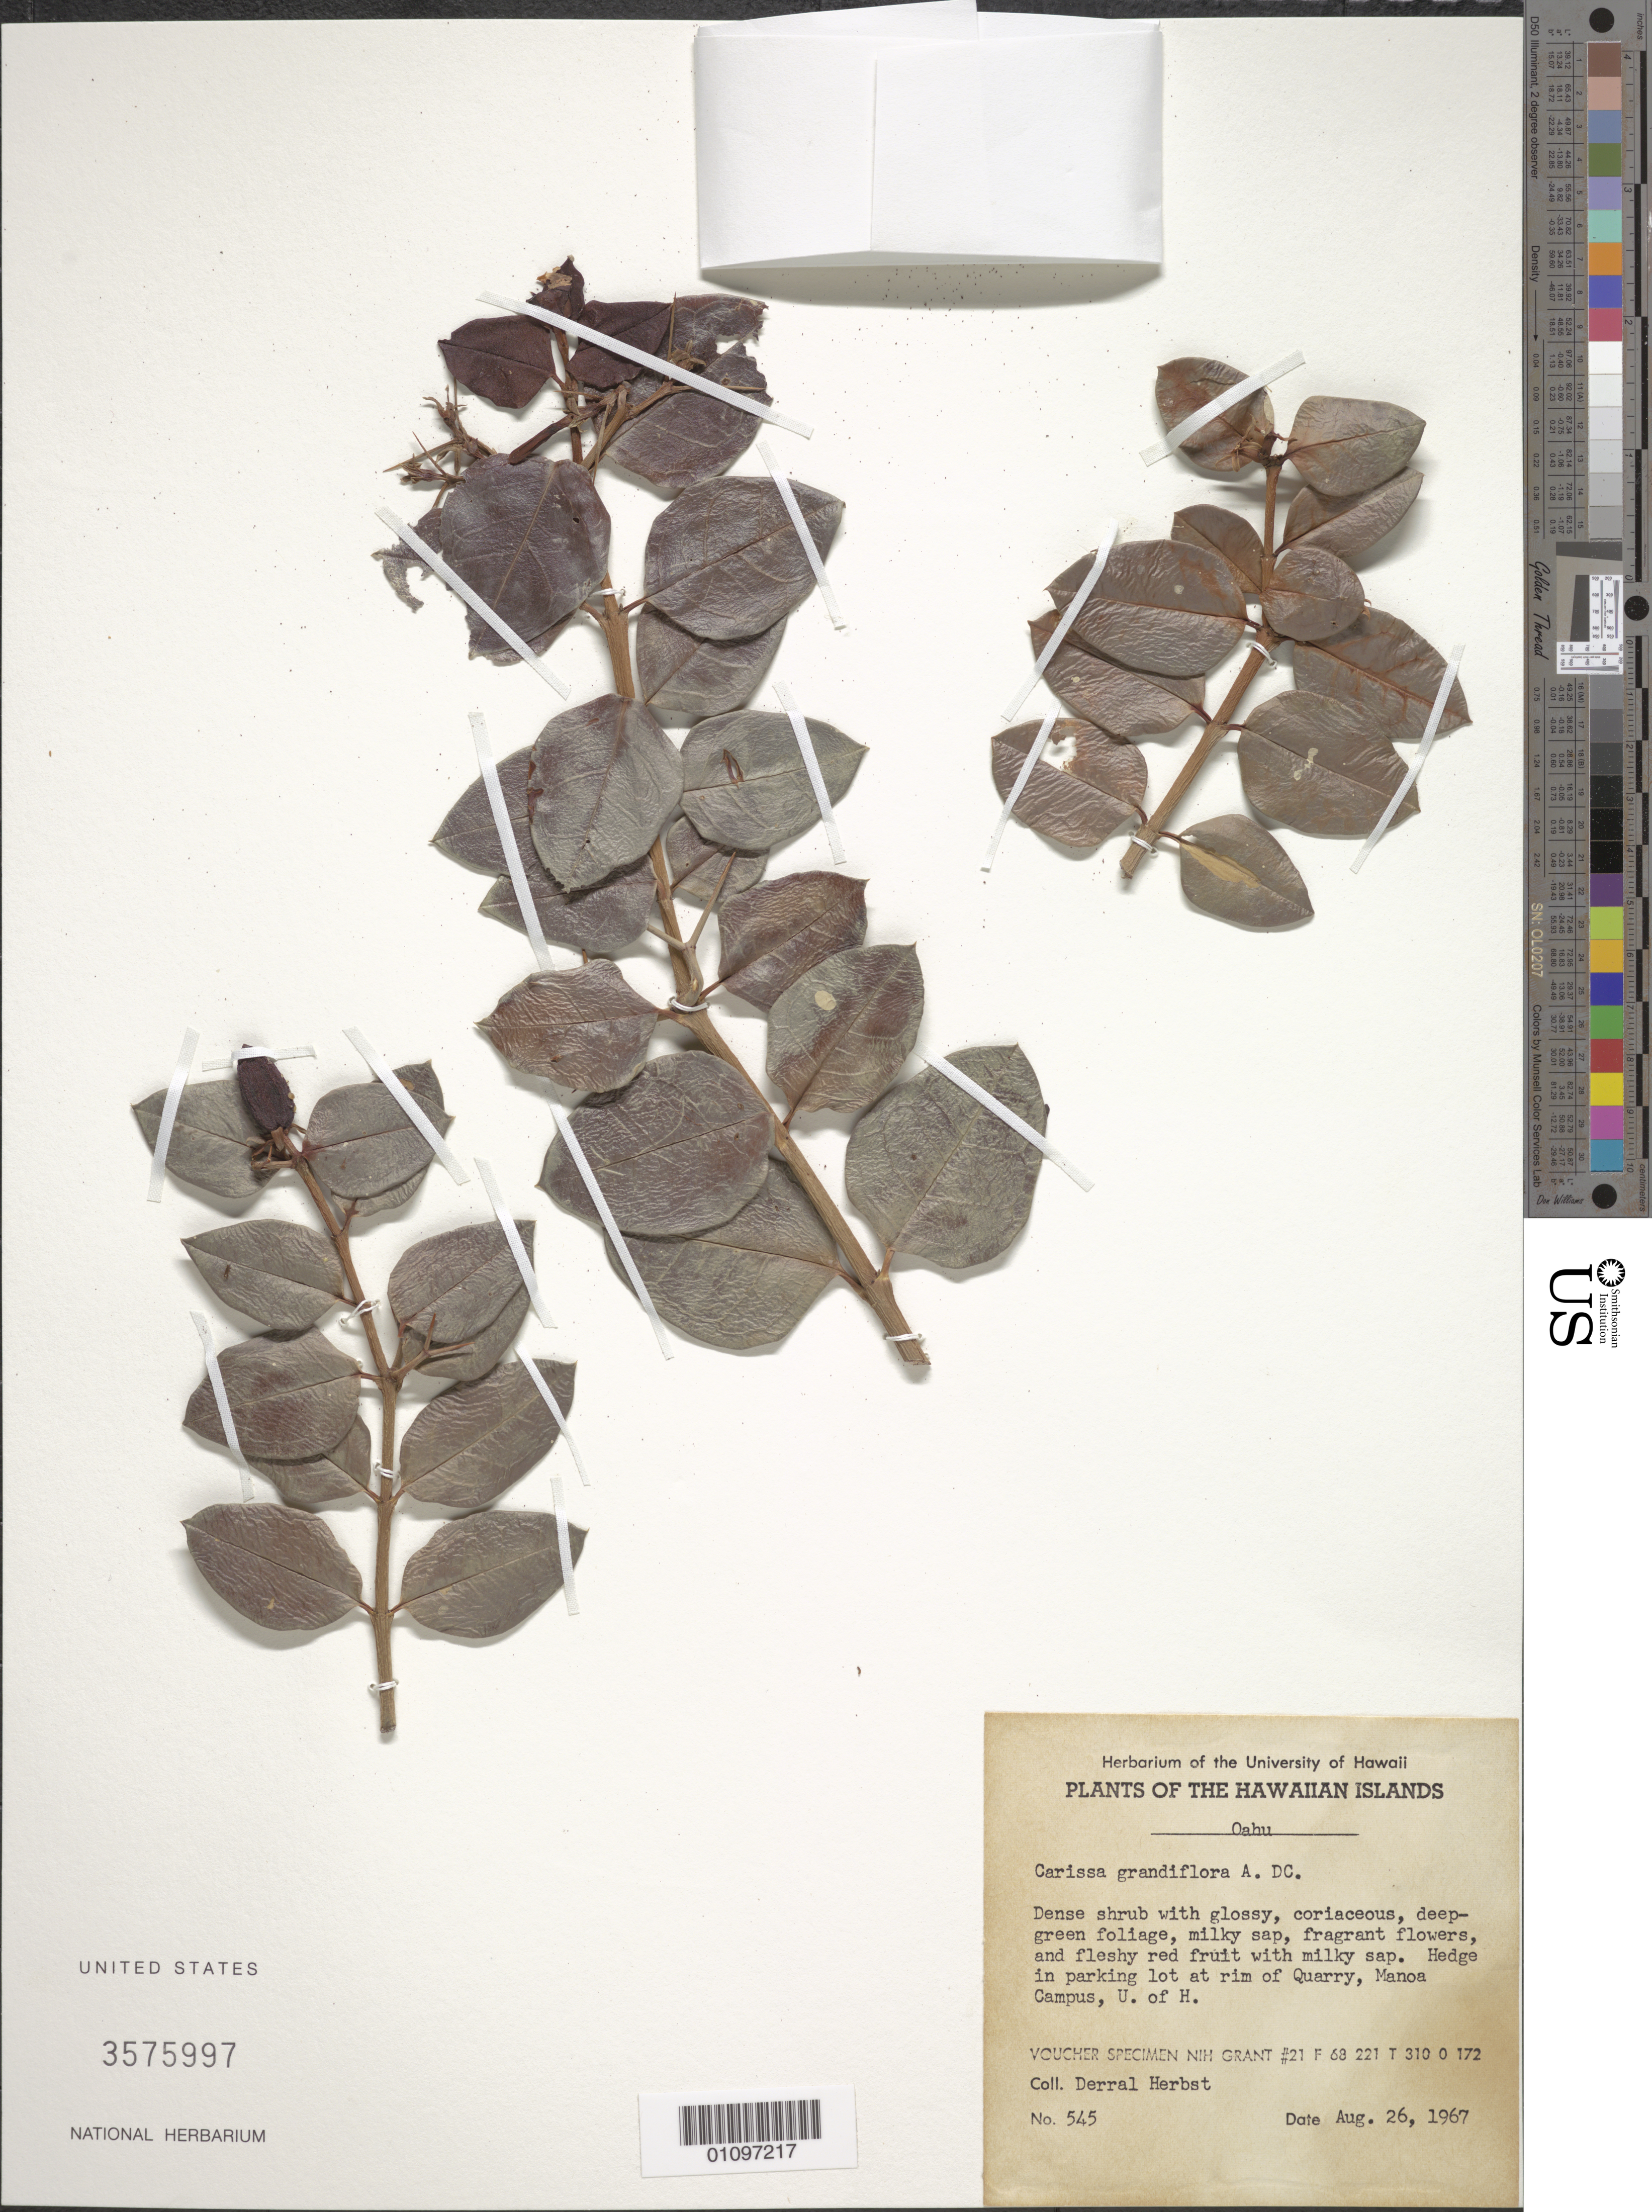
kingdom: Plantae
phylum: Tracheophyta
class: Magnoliopsida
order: Gentianales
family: Apocynaceae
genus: Carissa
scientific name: Carissa macrocarpa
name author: (Eckl.) A. DC.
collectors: D. R. Herbst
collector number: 545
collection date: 1967-08-26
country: United States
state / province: Hawaii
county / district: Honolulu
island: Oahu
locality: University of Hawaii Manoa Campus, in parking lot at rim of Quarry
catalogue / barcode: US 3575997